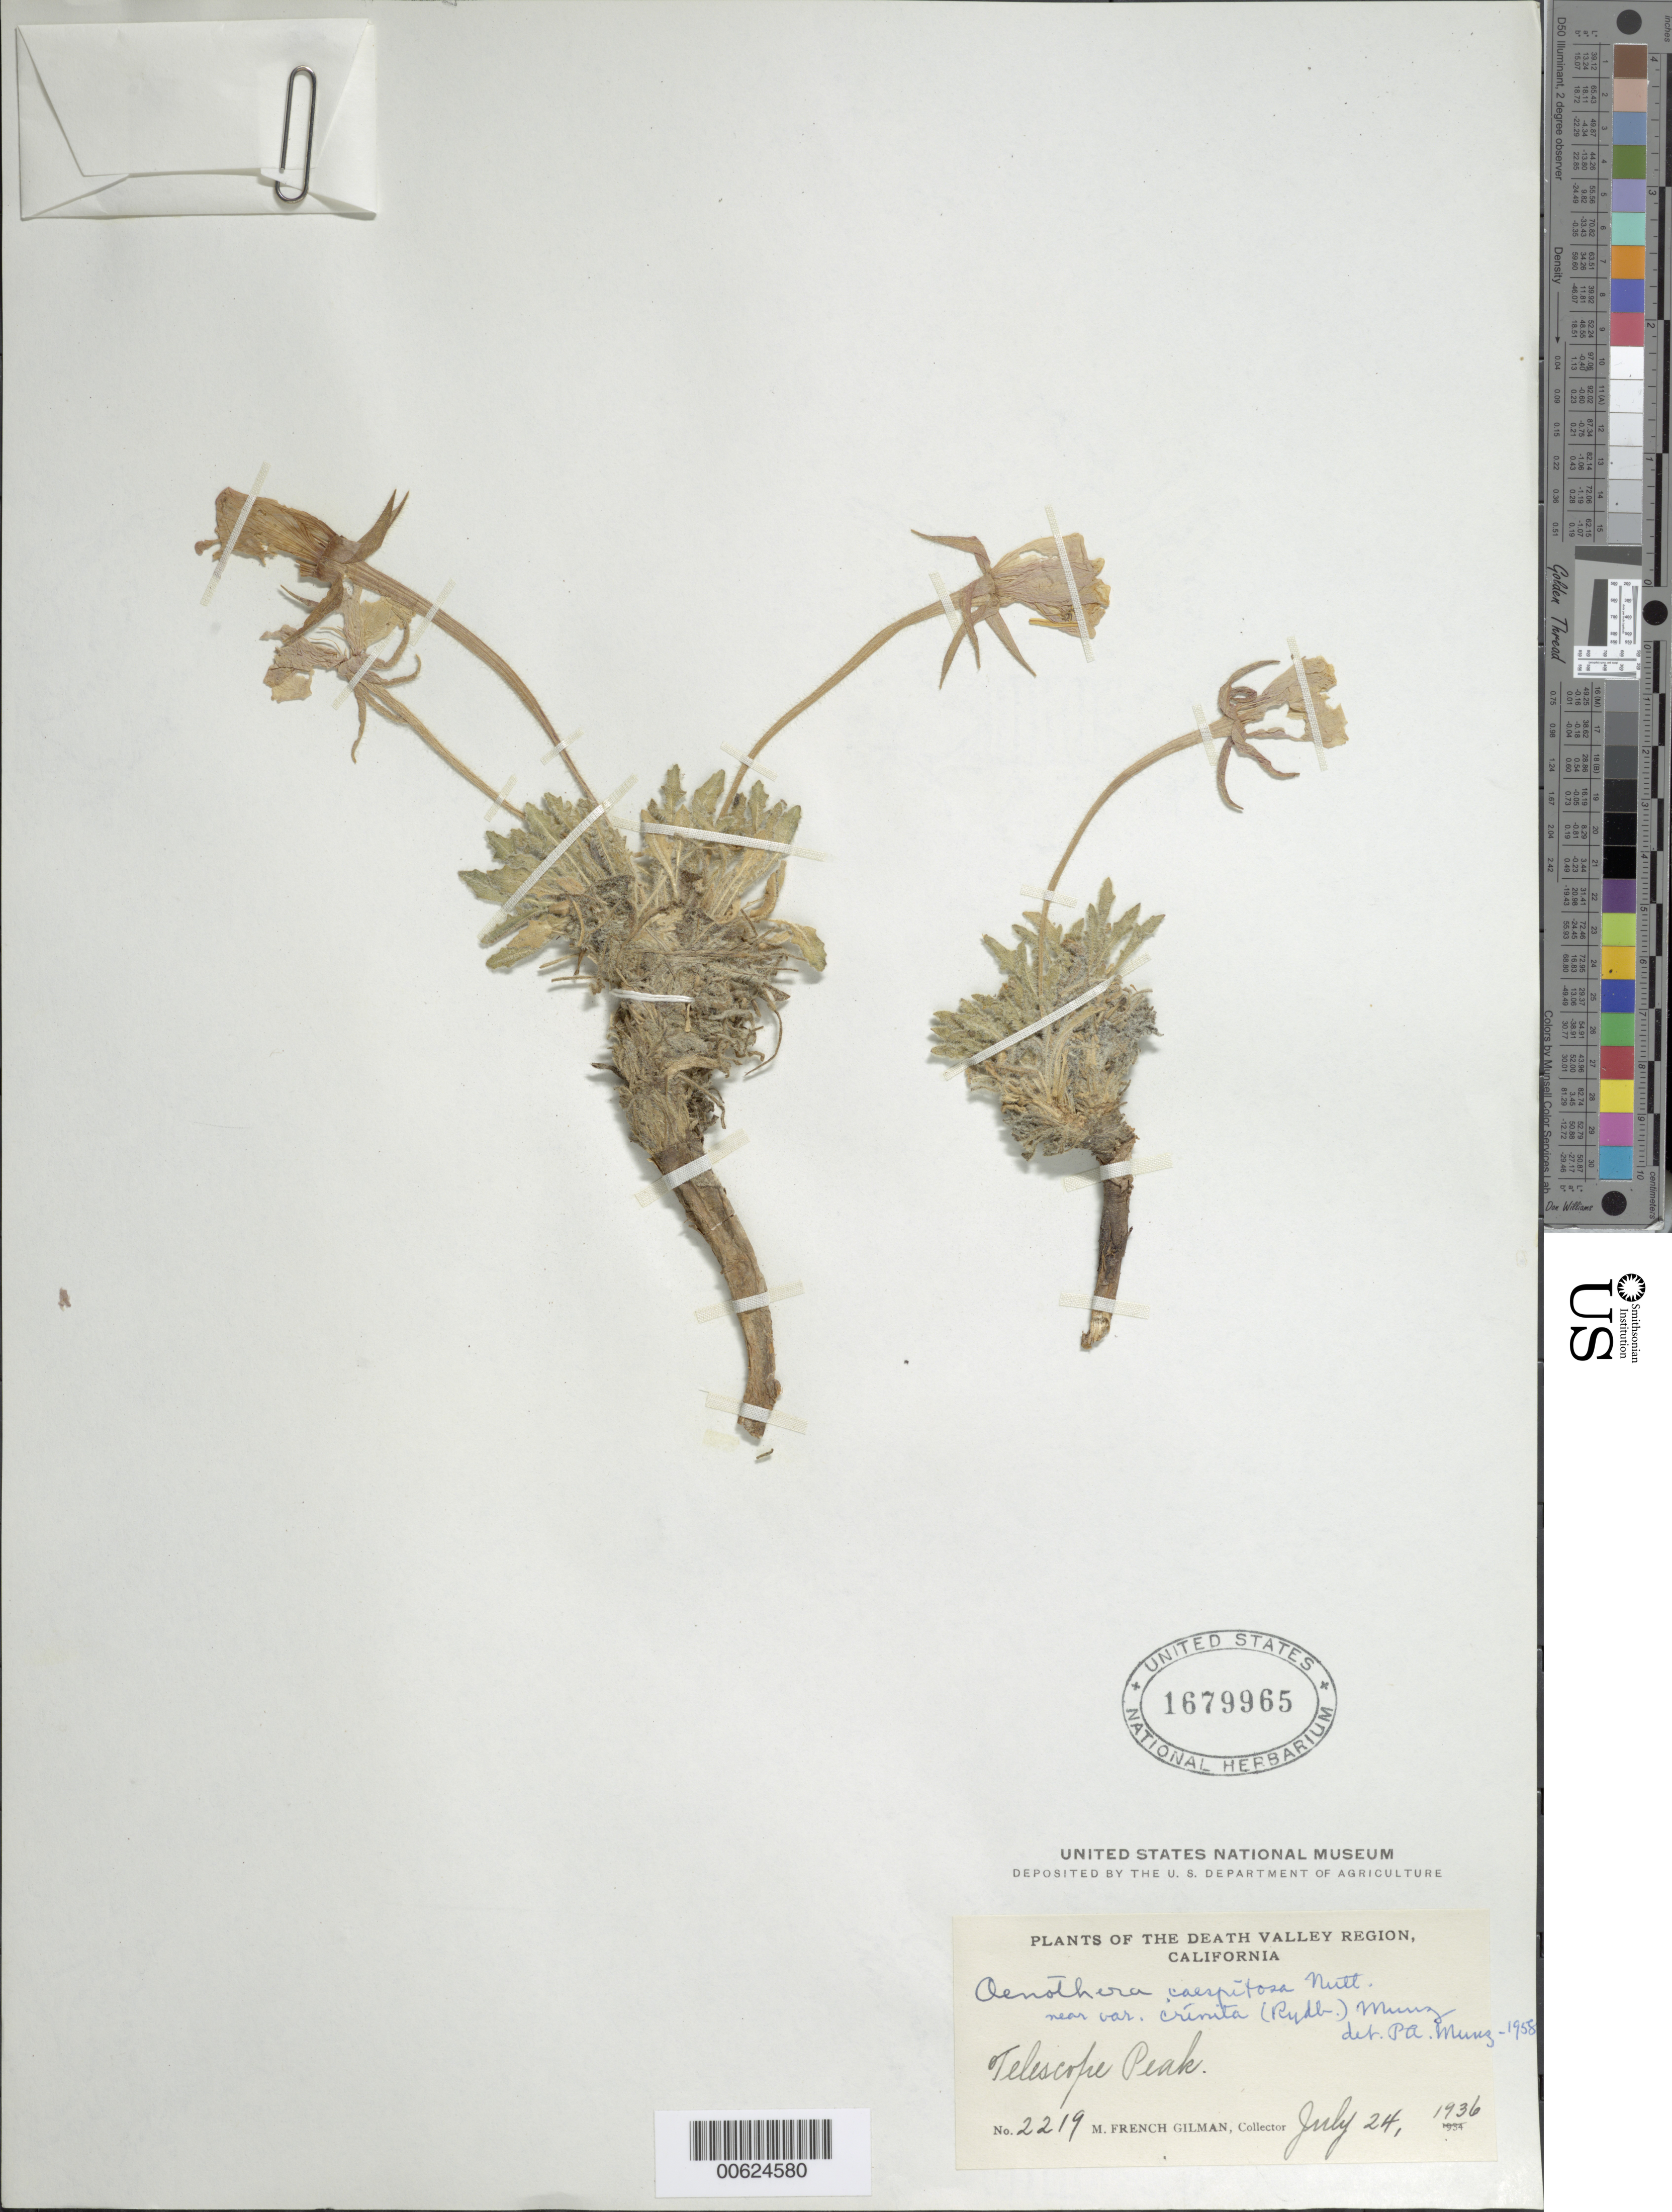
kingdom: Plantae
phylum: Tracheophyta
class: Magnoliopsida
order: Myrtales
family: Onagraceae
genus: Oenothera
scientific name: Oenothera cespitosa subsp. crinita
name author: (Rydb.) Munz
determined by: Wagner, W. L., (BOT), Smithsonian Institution - National Museum of Natural History (UNITED STATES)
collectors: M. F. Gilman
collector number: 2219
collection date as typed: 24 Jul 1936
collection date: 1936-07-24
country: United States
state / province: California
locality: Telescoe Peak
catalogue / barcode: US 1679965